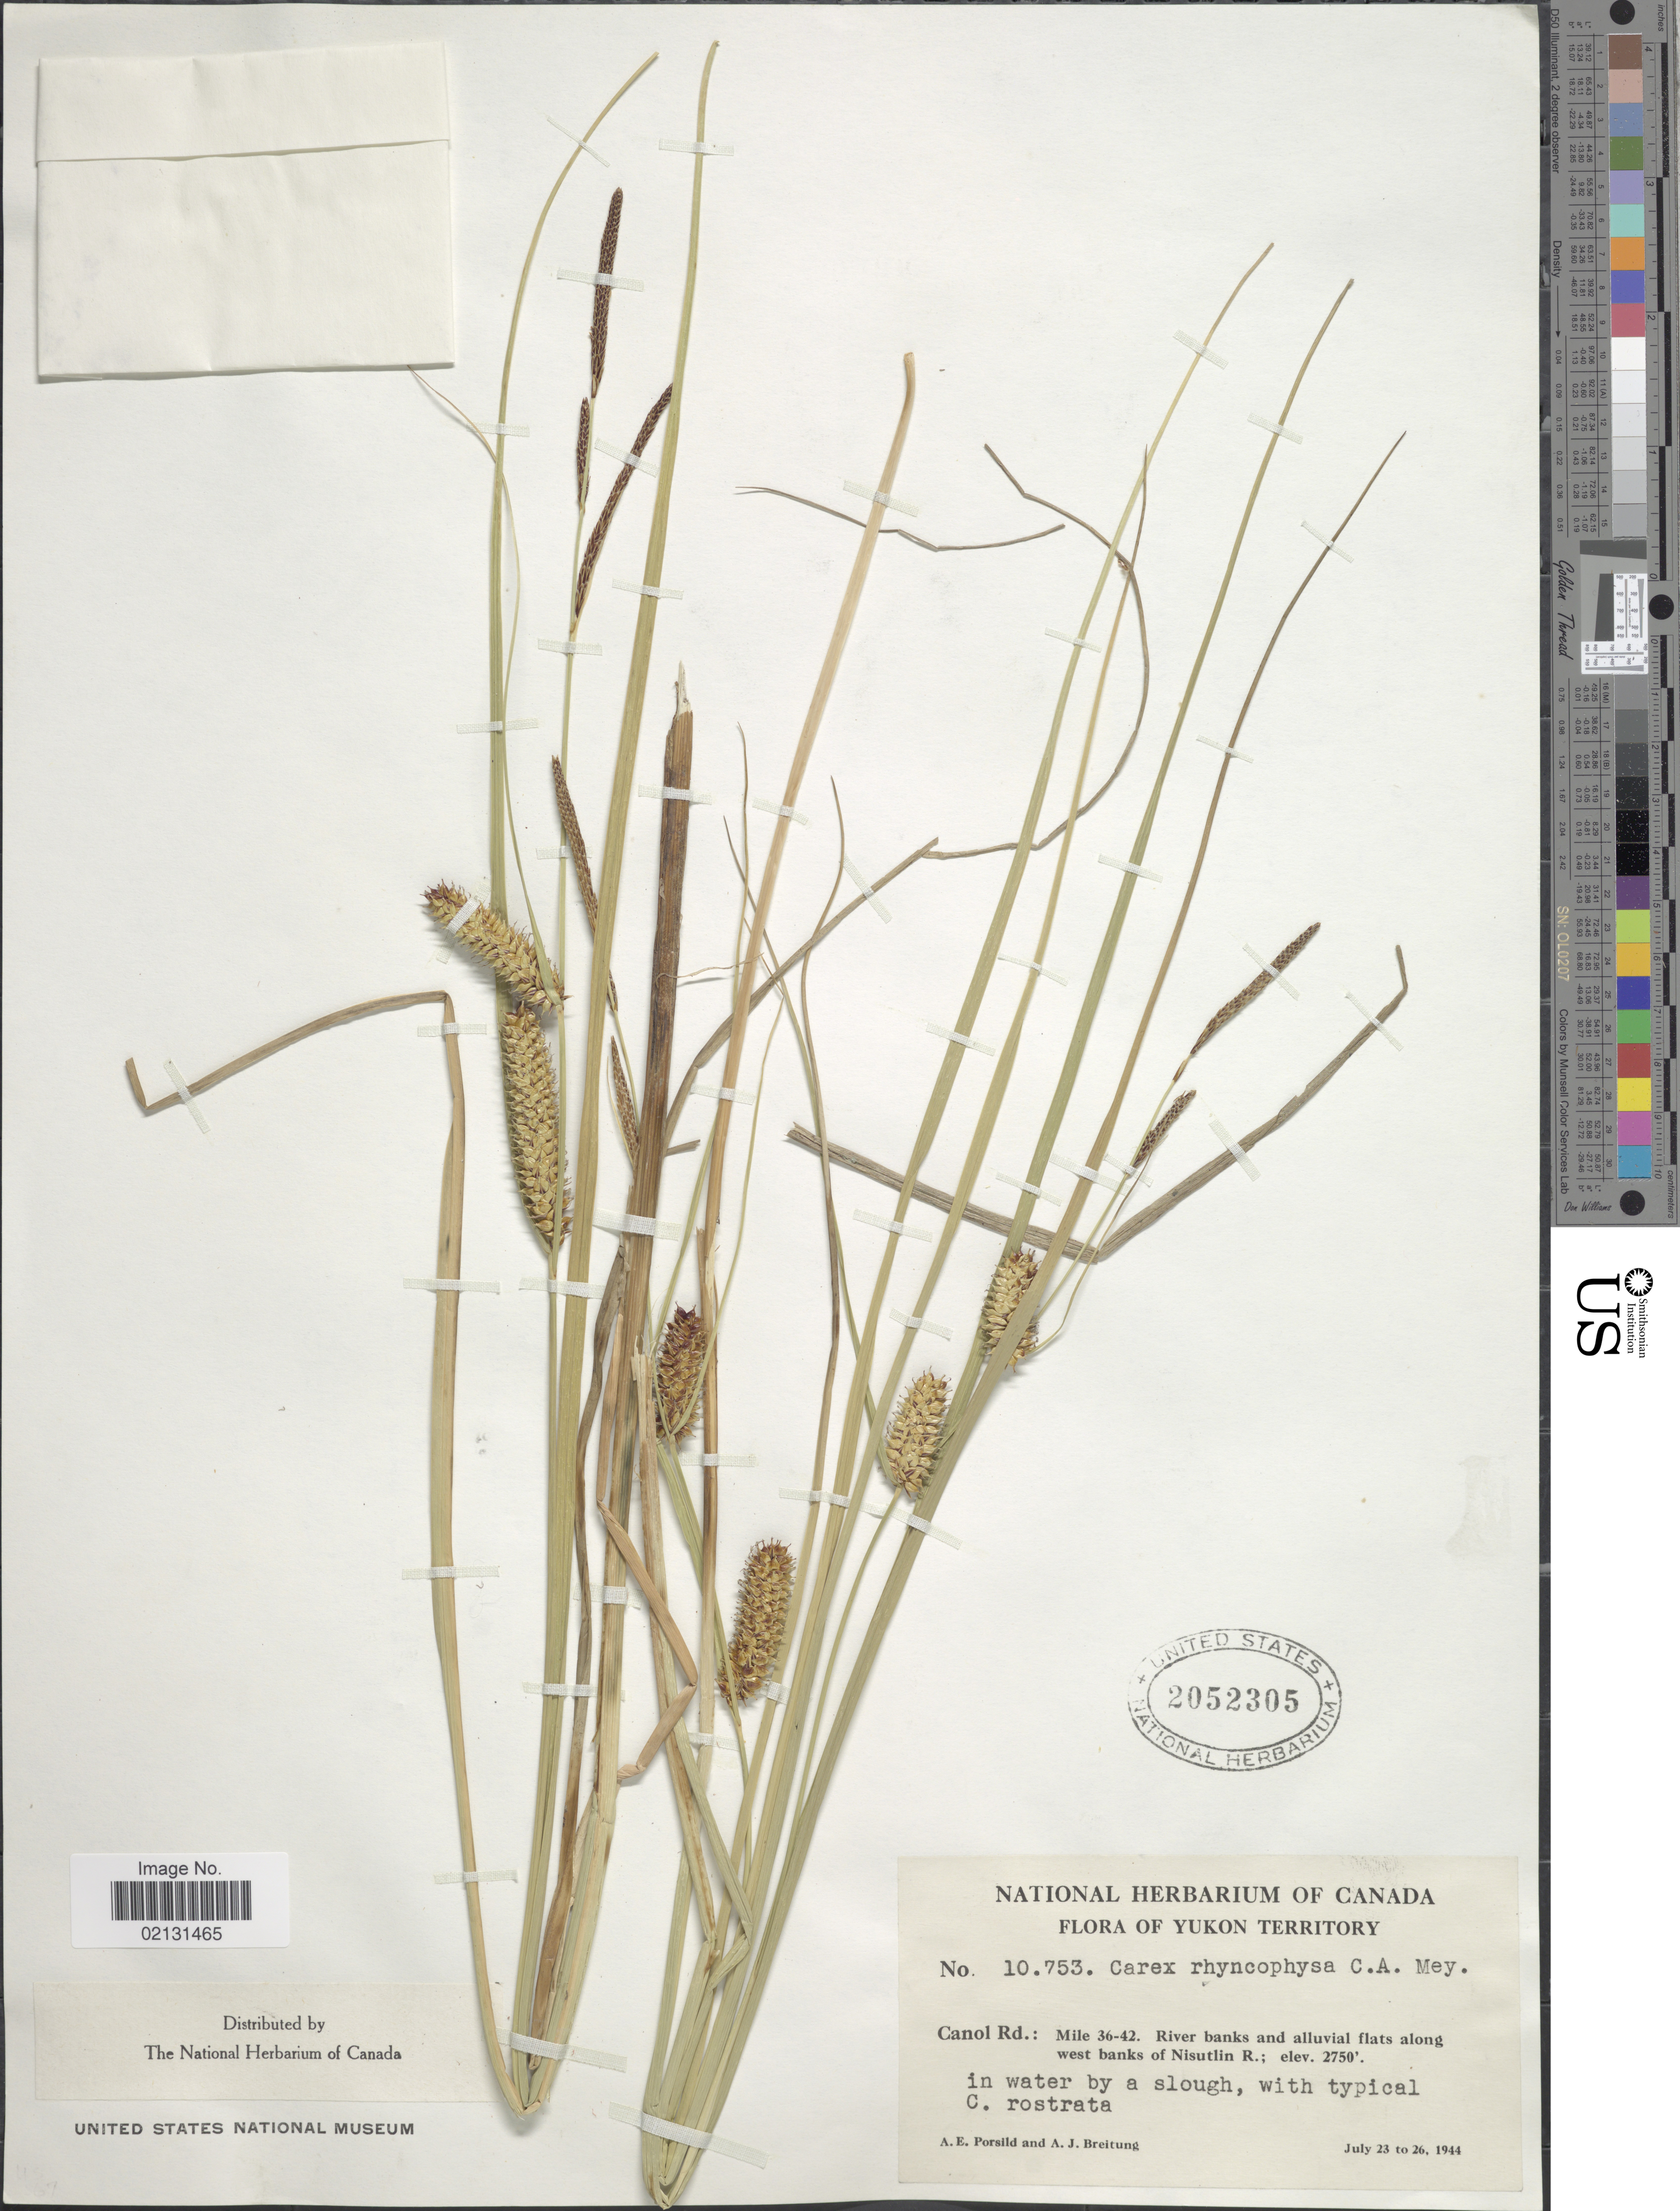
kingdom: Plantae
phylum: Tracheophyta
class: Liliopsida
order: Poales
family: Cyperaceae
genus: Carex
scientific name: Carex utriculata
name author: Boott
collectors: A. E. Porsild & A. Breitung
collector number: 10753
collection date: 1944-07-23/1944-07-26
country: Canada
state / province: Yukon Territory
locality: Canol Rd.: Mile 36-42, River banks and alluvial flats along west banks of Nisutlin R., in water by slough.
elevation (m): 838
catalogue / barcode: US 2052305